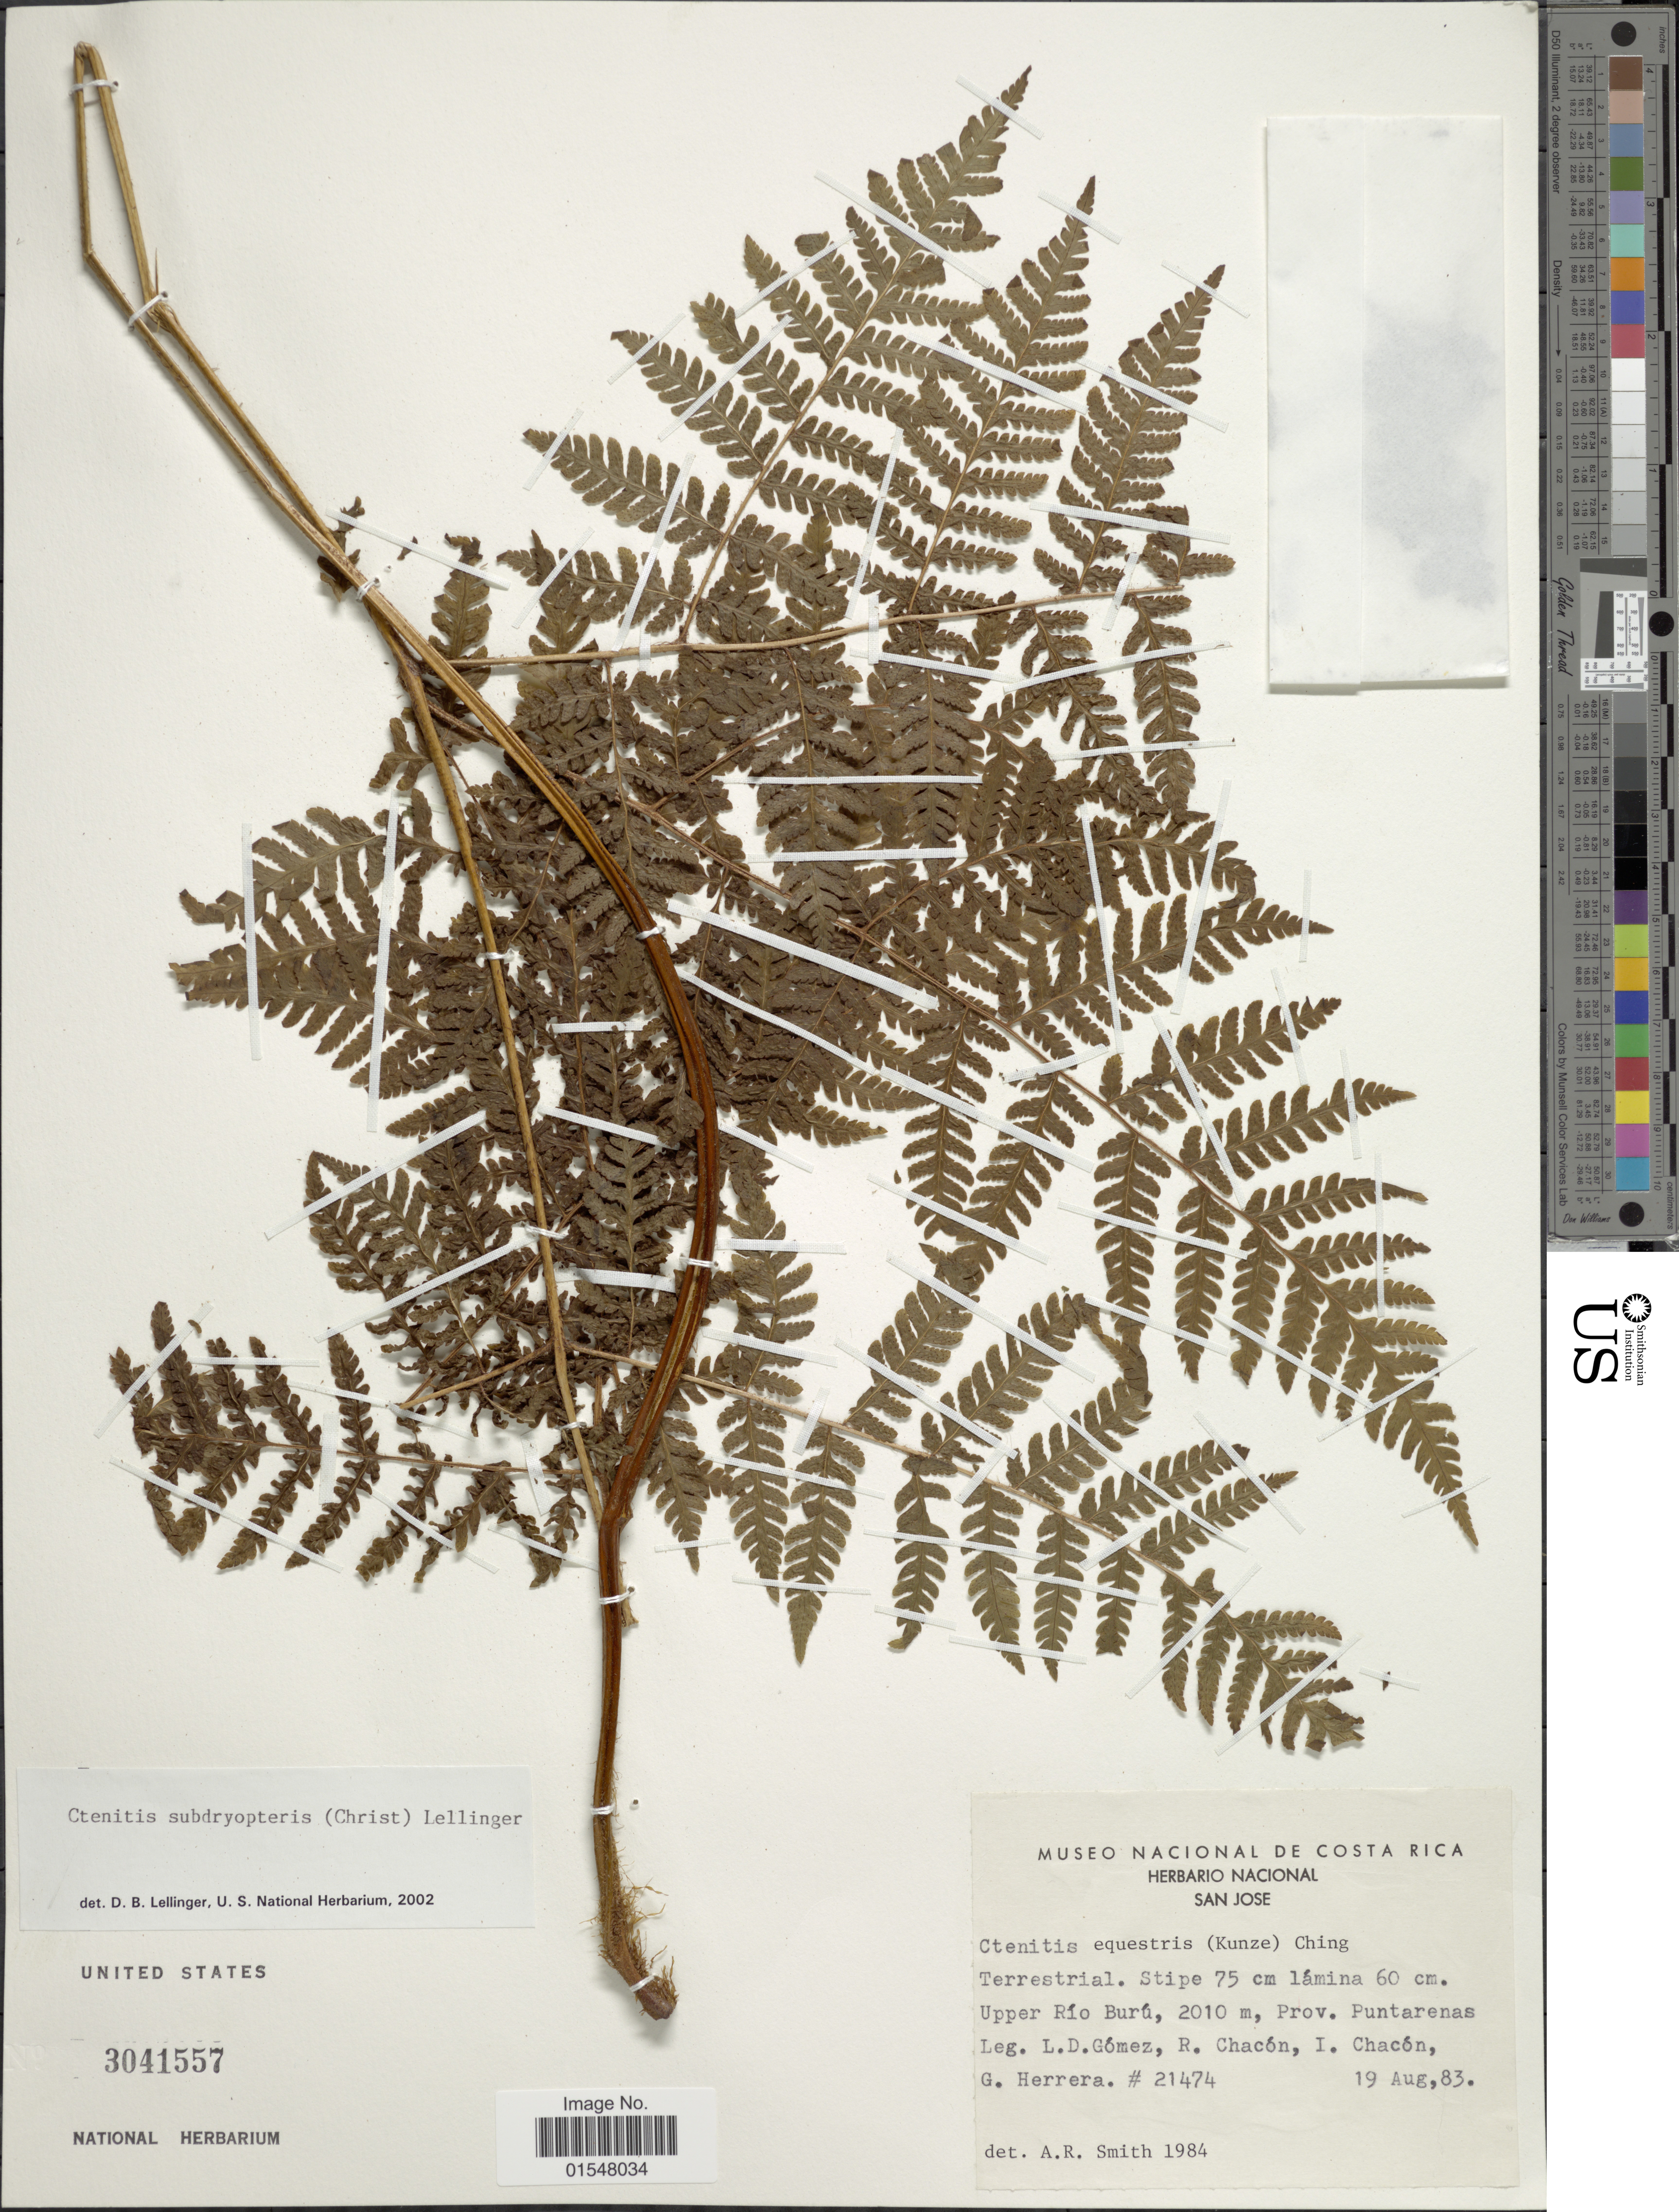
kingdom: Plantae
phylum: Tracheophyta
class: Polypodiopsida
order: Polypodiales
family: Dryopteridaceae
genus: Ctenitis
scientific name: Ctenitis subdryopteris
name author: (Christ) Lellinger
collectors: G. Herrera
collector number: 21474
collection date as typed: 83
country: Costa Rica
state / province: Puntarenas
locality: San Jose, Upper Río Burú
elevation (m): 2010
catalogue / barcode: US 3041557